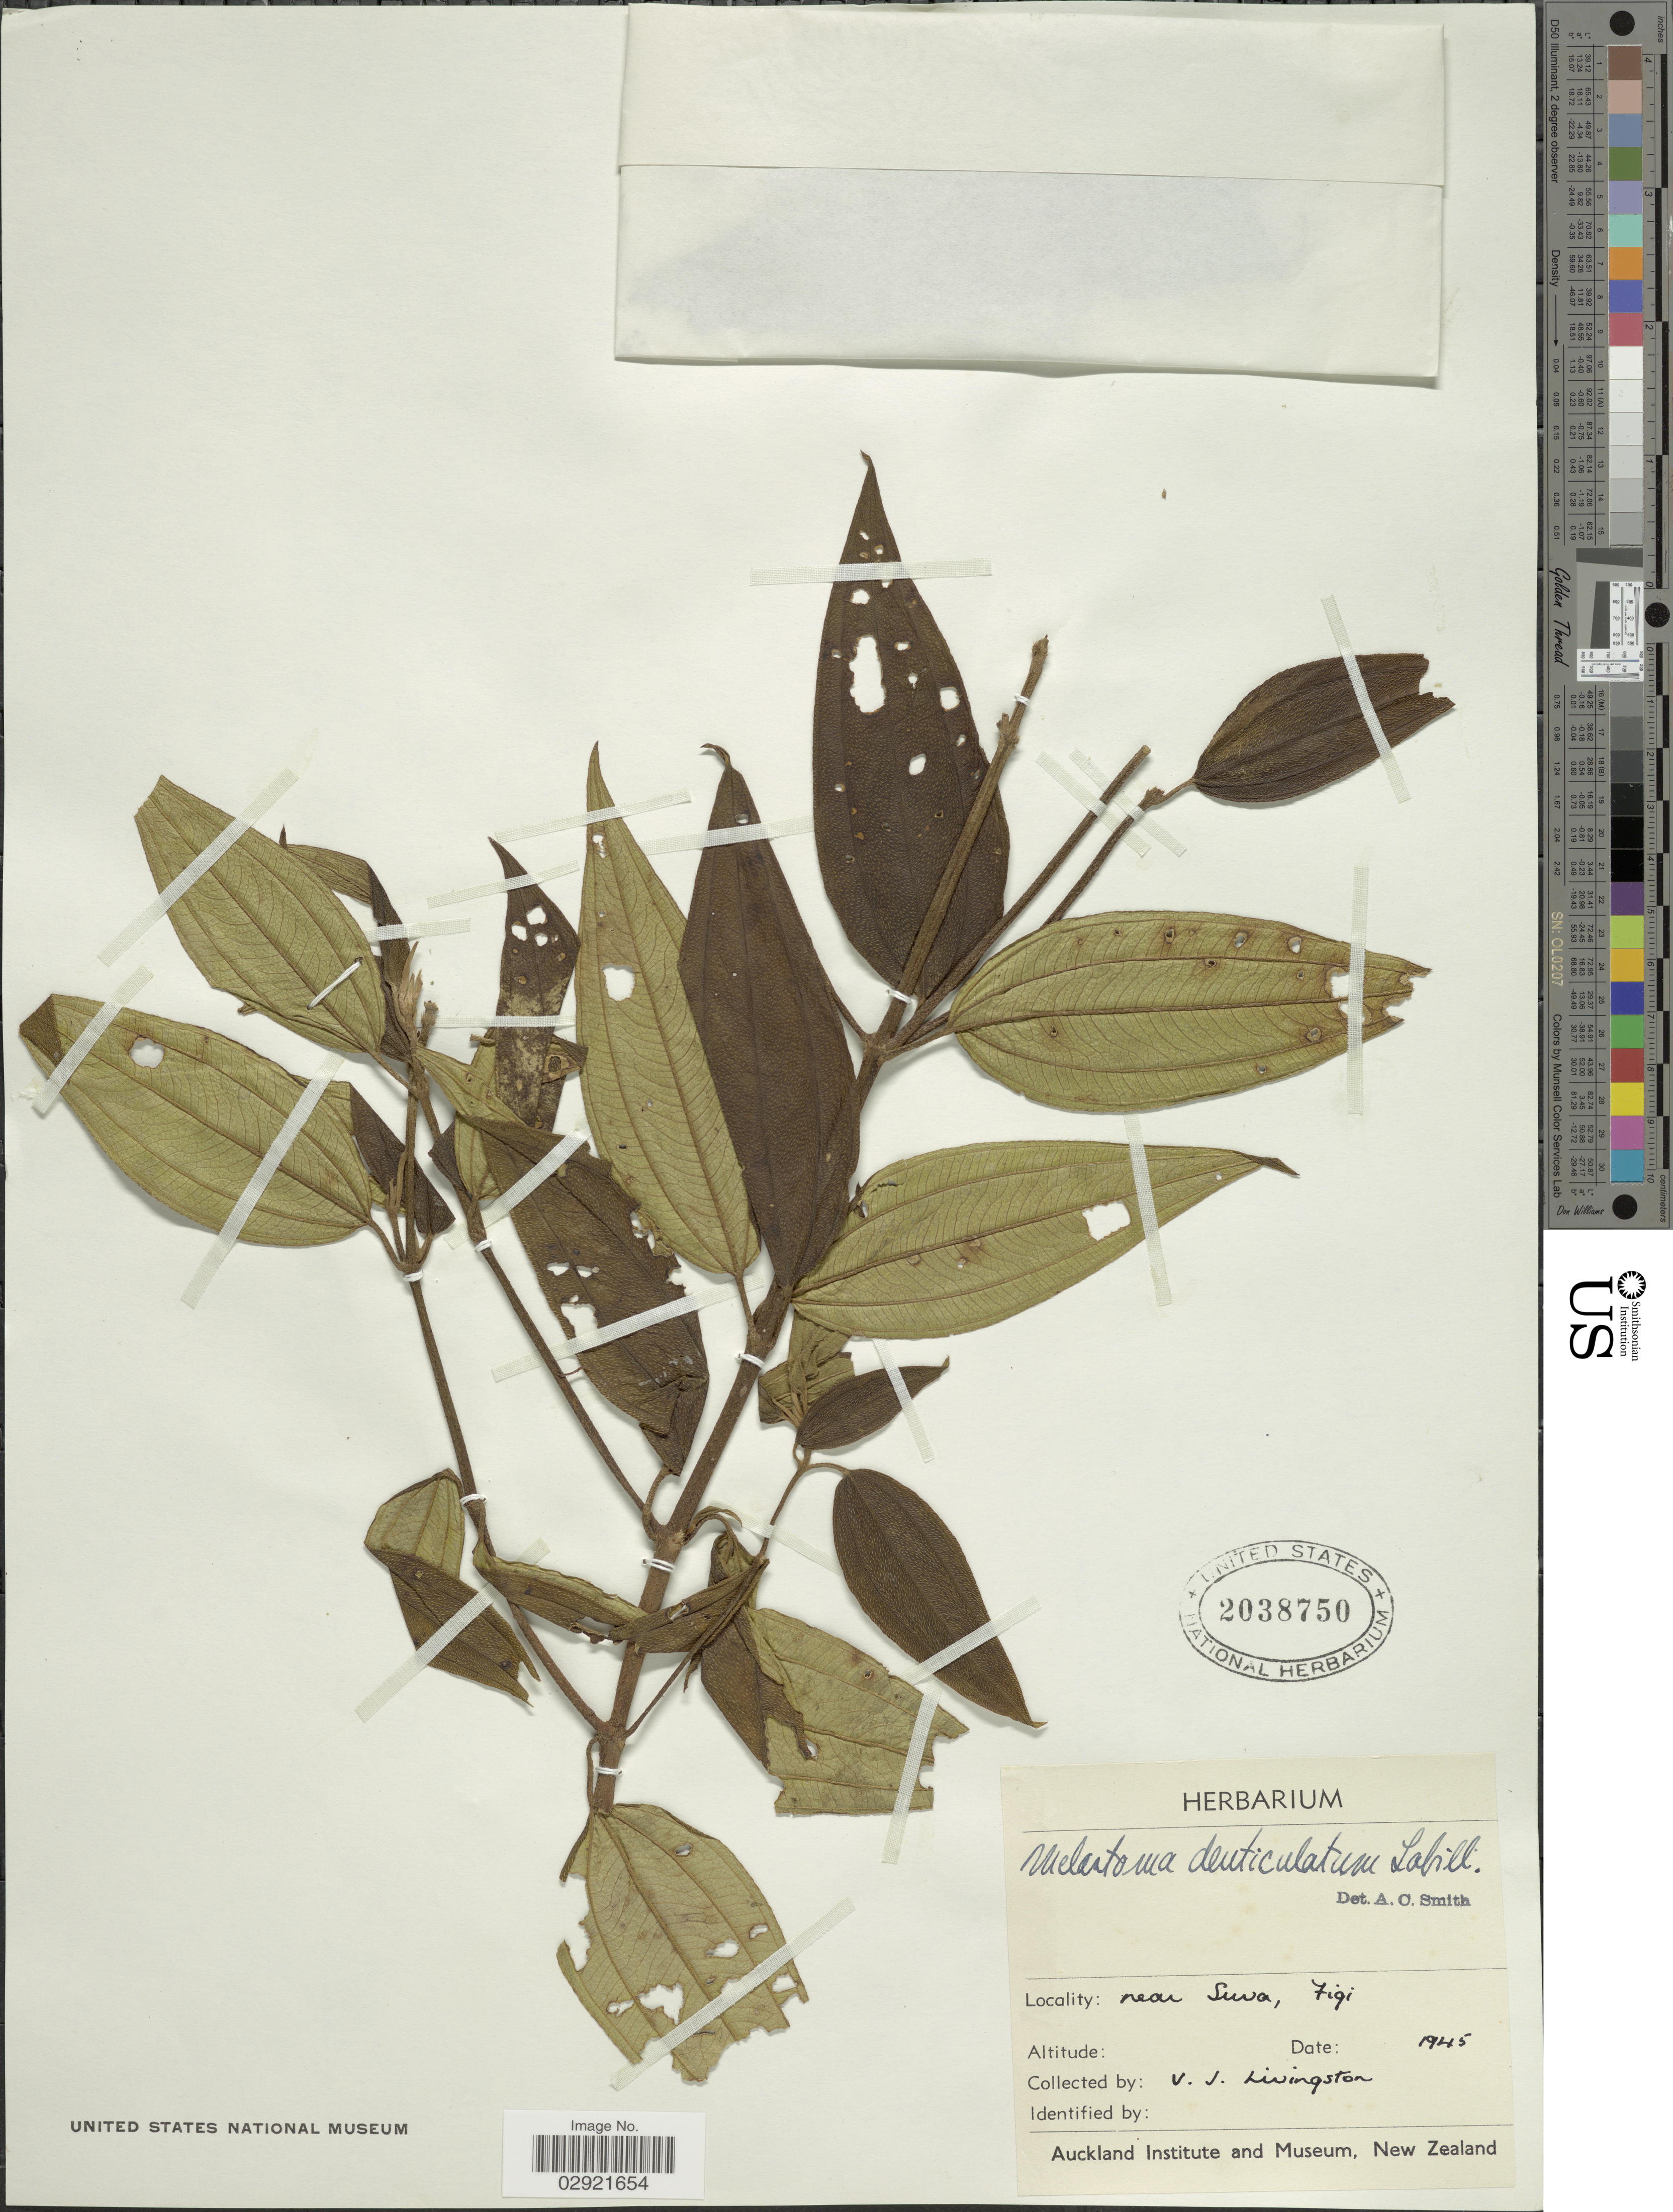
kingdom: Plantae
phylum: Tracheophyta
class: Magnoliopsida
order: Myrtales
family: Melastomataceae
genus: Melastoma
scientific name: Melastoma malabathricum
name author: L.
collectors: V. Livingston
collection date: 1945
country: Fiji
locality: Near Suva. Figi.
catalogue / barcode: US 2038750